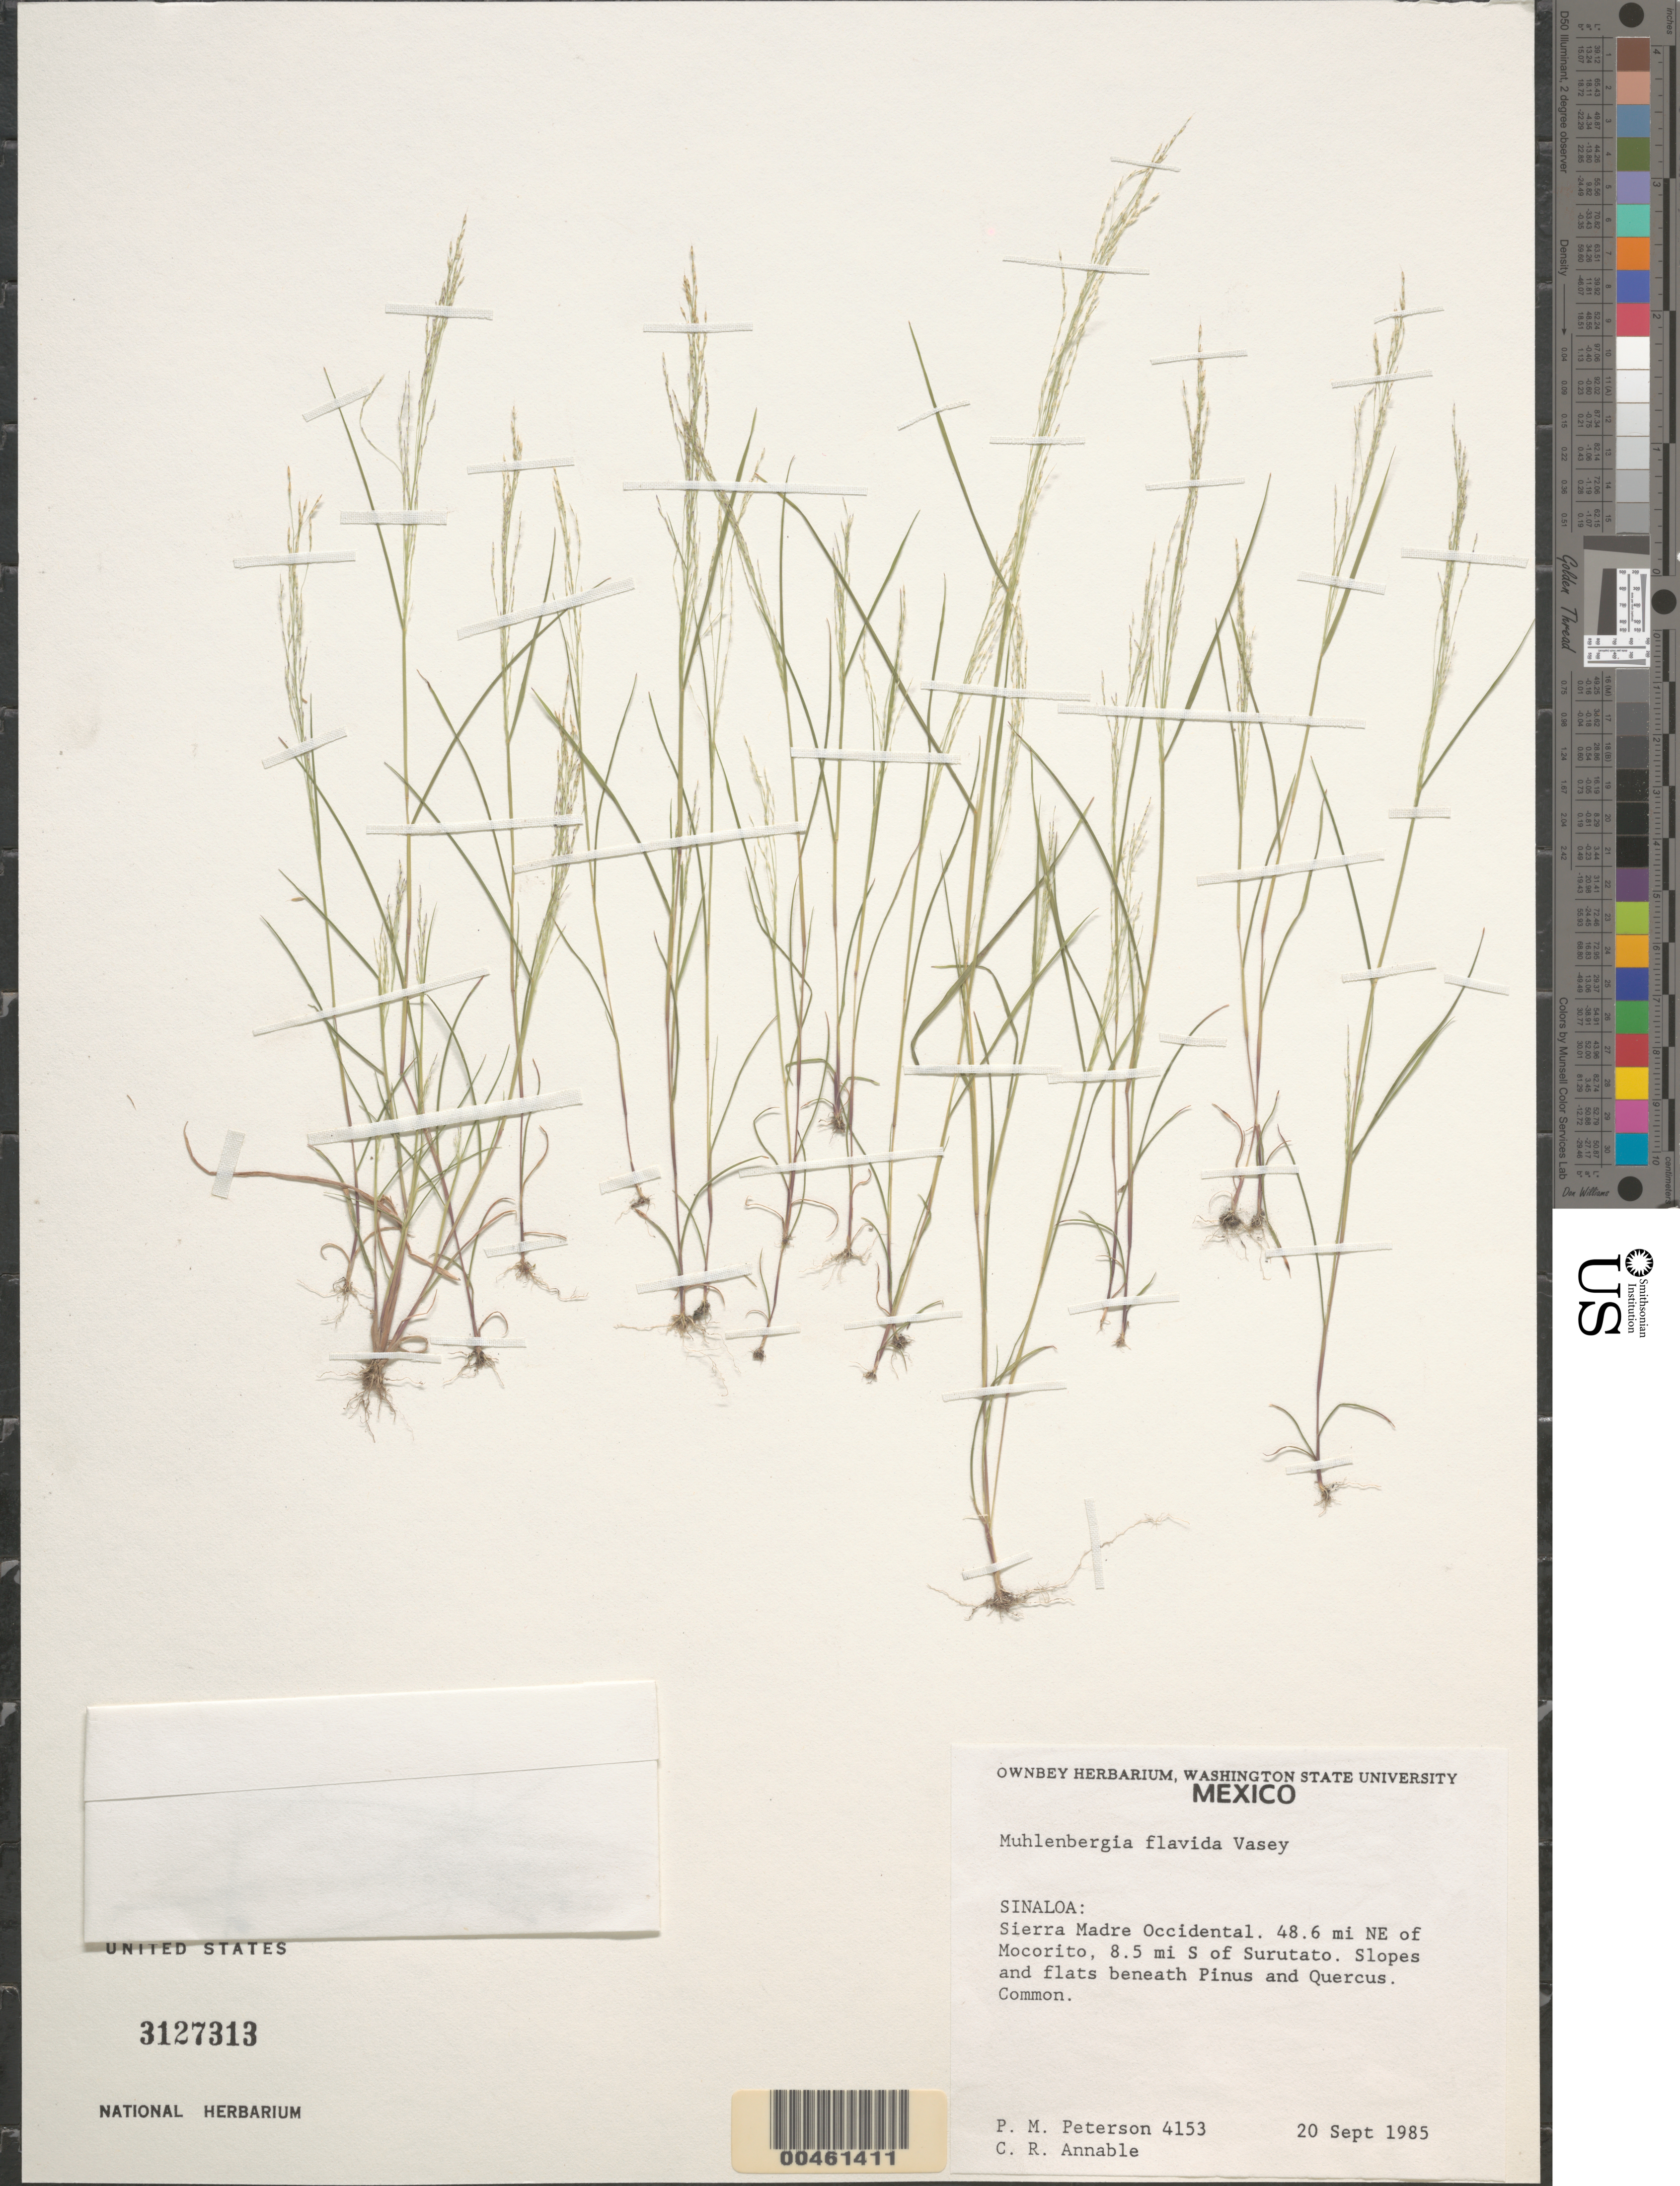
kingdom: Plantae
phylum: Tracheophyta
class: Liliopsida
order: Poales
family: Poaceae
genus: Muhlenbergia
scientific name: Muhlenbergia flavida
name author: Vasey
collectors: P. M. Peterson & C. R. Annable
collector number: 4153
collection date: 1985-09-20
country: Mexico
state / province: Sinaloa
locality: Sierra Madre Occidental. 48.6 mi NE of Mocorito, 8.5 mi S of Surutato.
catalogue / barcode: US 3127313